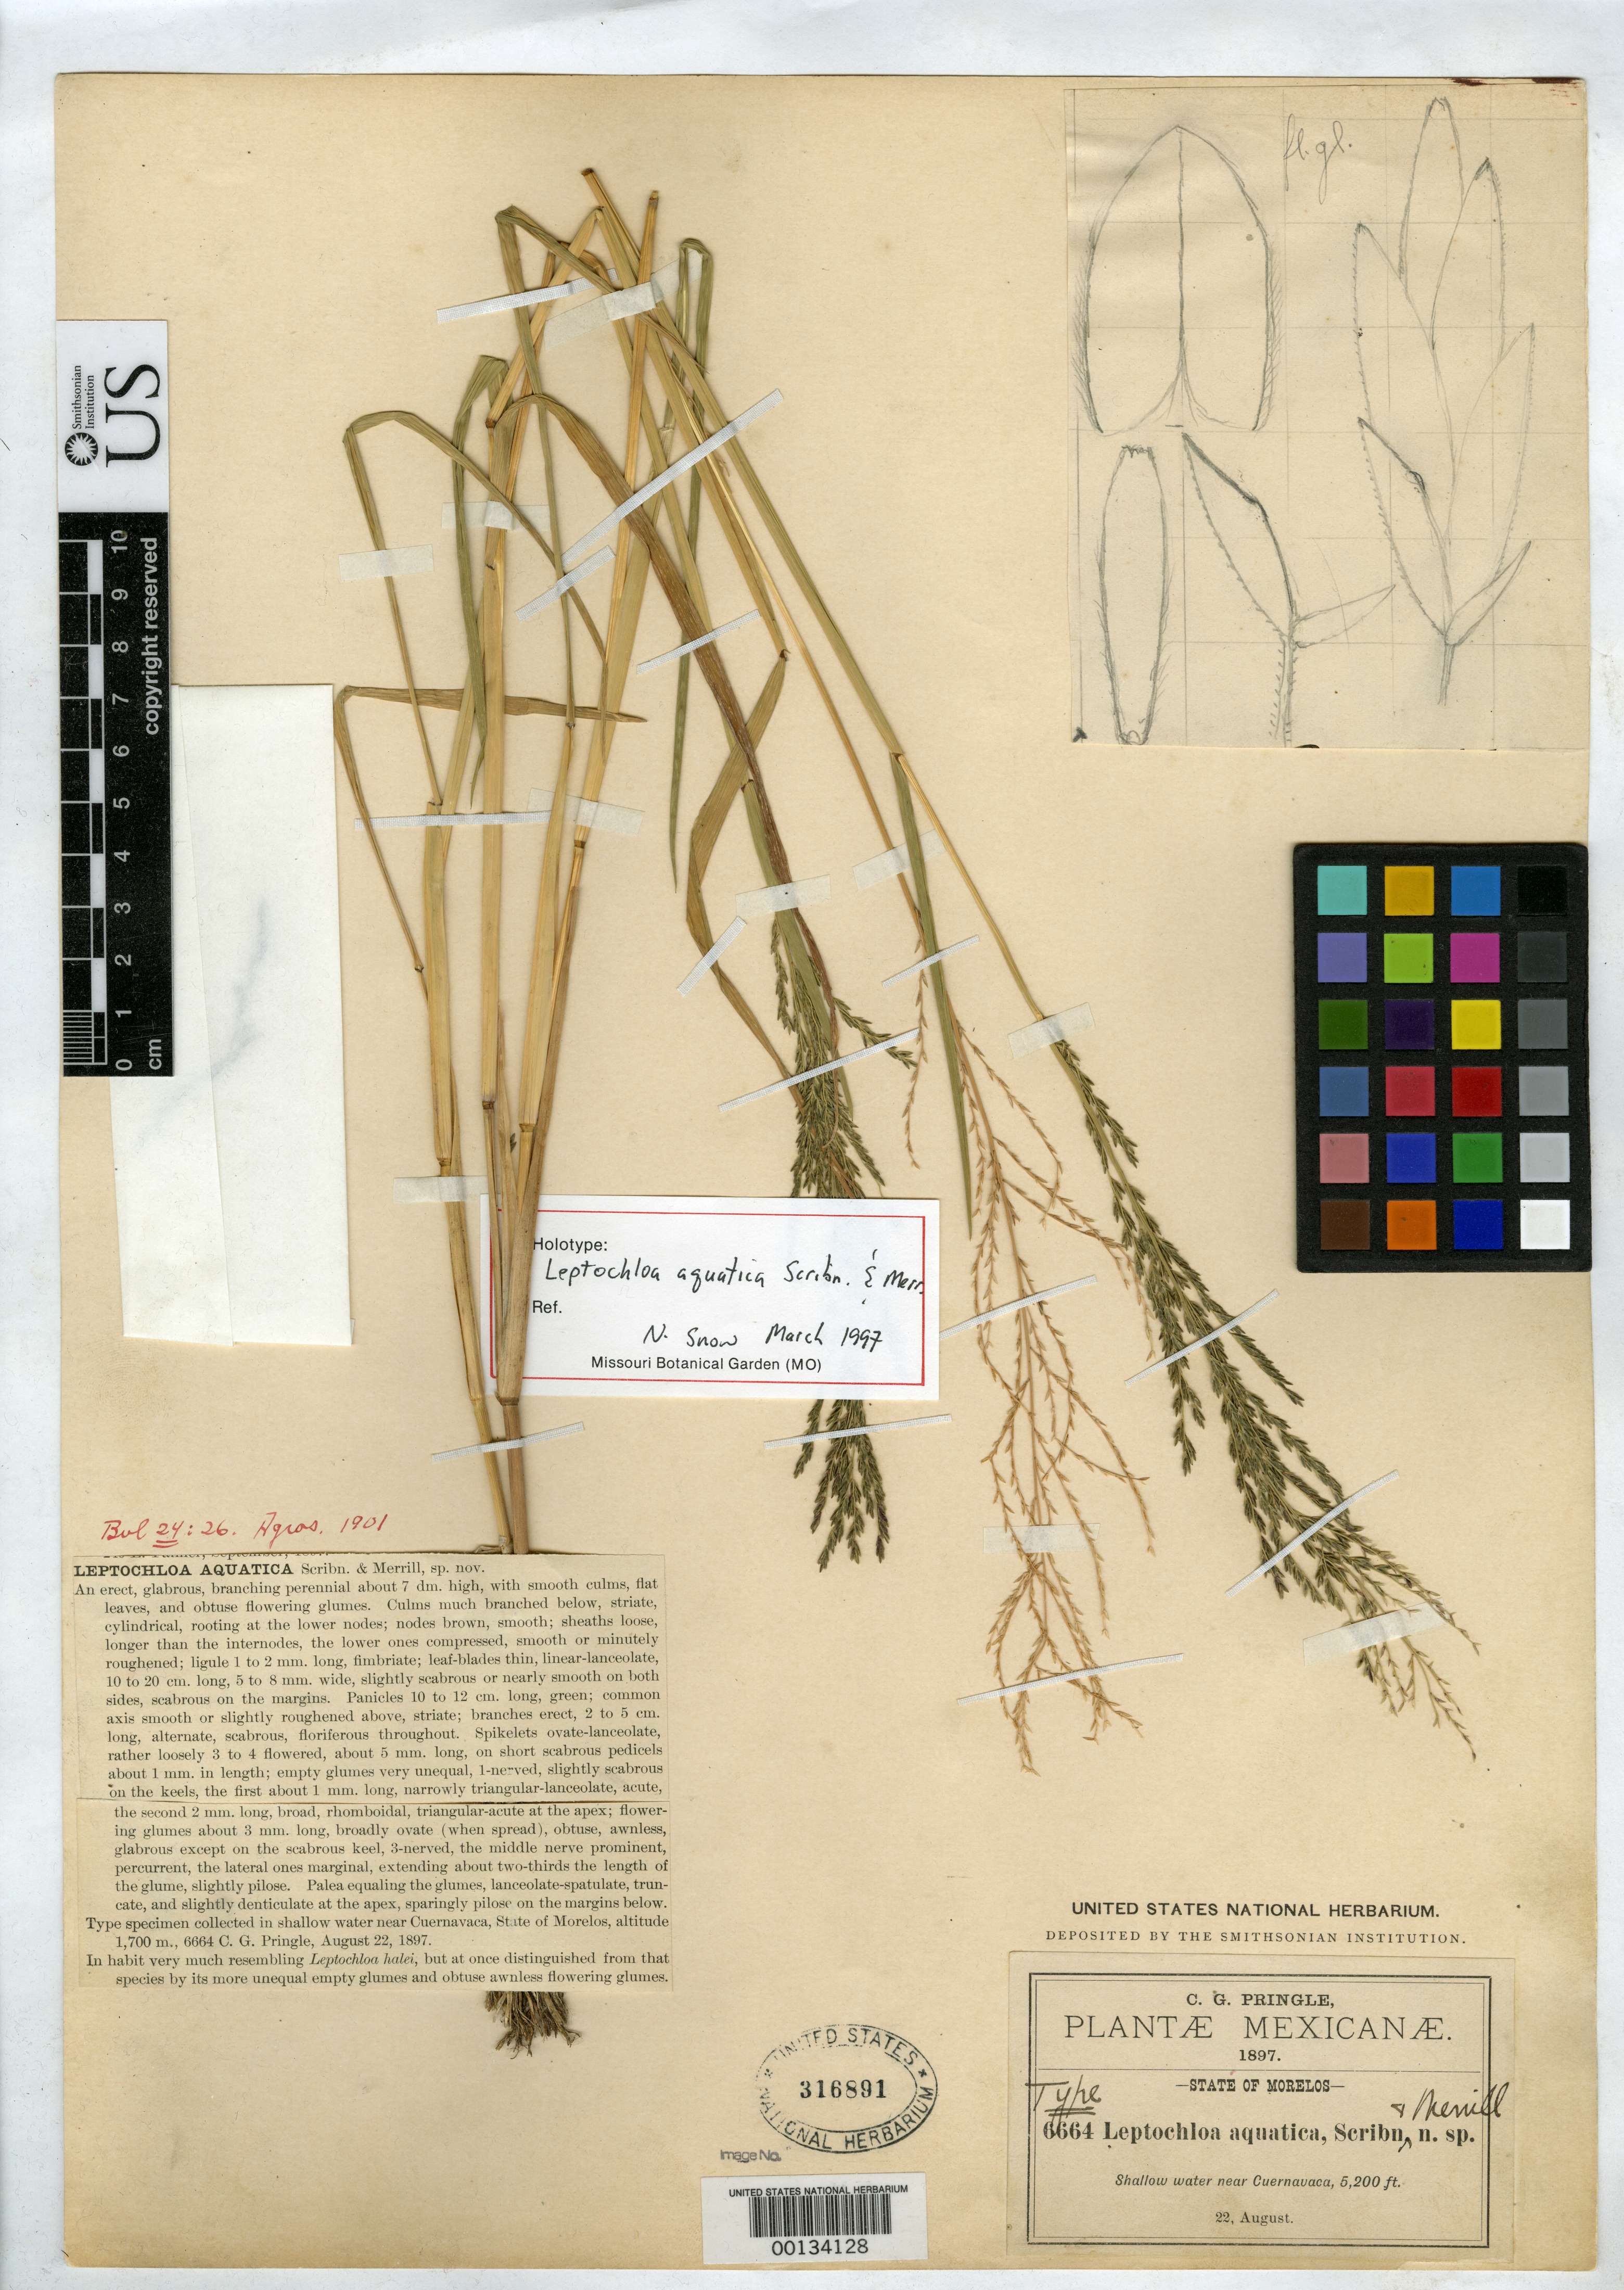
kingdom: Plantae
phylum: Tracheophyta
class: Liliopsida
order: Poales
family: Poaceae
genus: Leptochloa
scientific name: Leptochloa aquatica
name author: Scribn. & Merr.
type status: Holotype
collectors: C. G. Pringle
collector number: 6664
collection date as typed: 22 Aug 1897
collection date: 1897-08-22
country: Mexico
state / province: Morelos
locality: Near Cuernavaca.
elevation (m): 1585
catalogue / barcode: US 316891